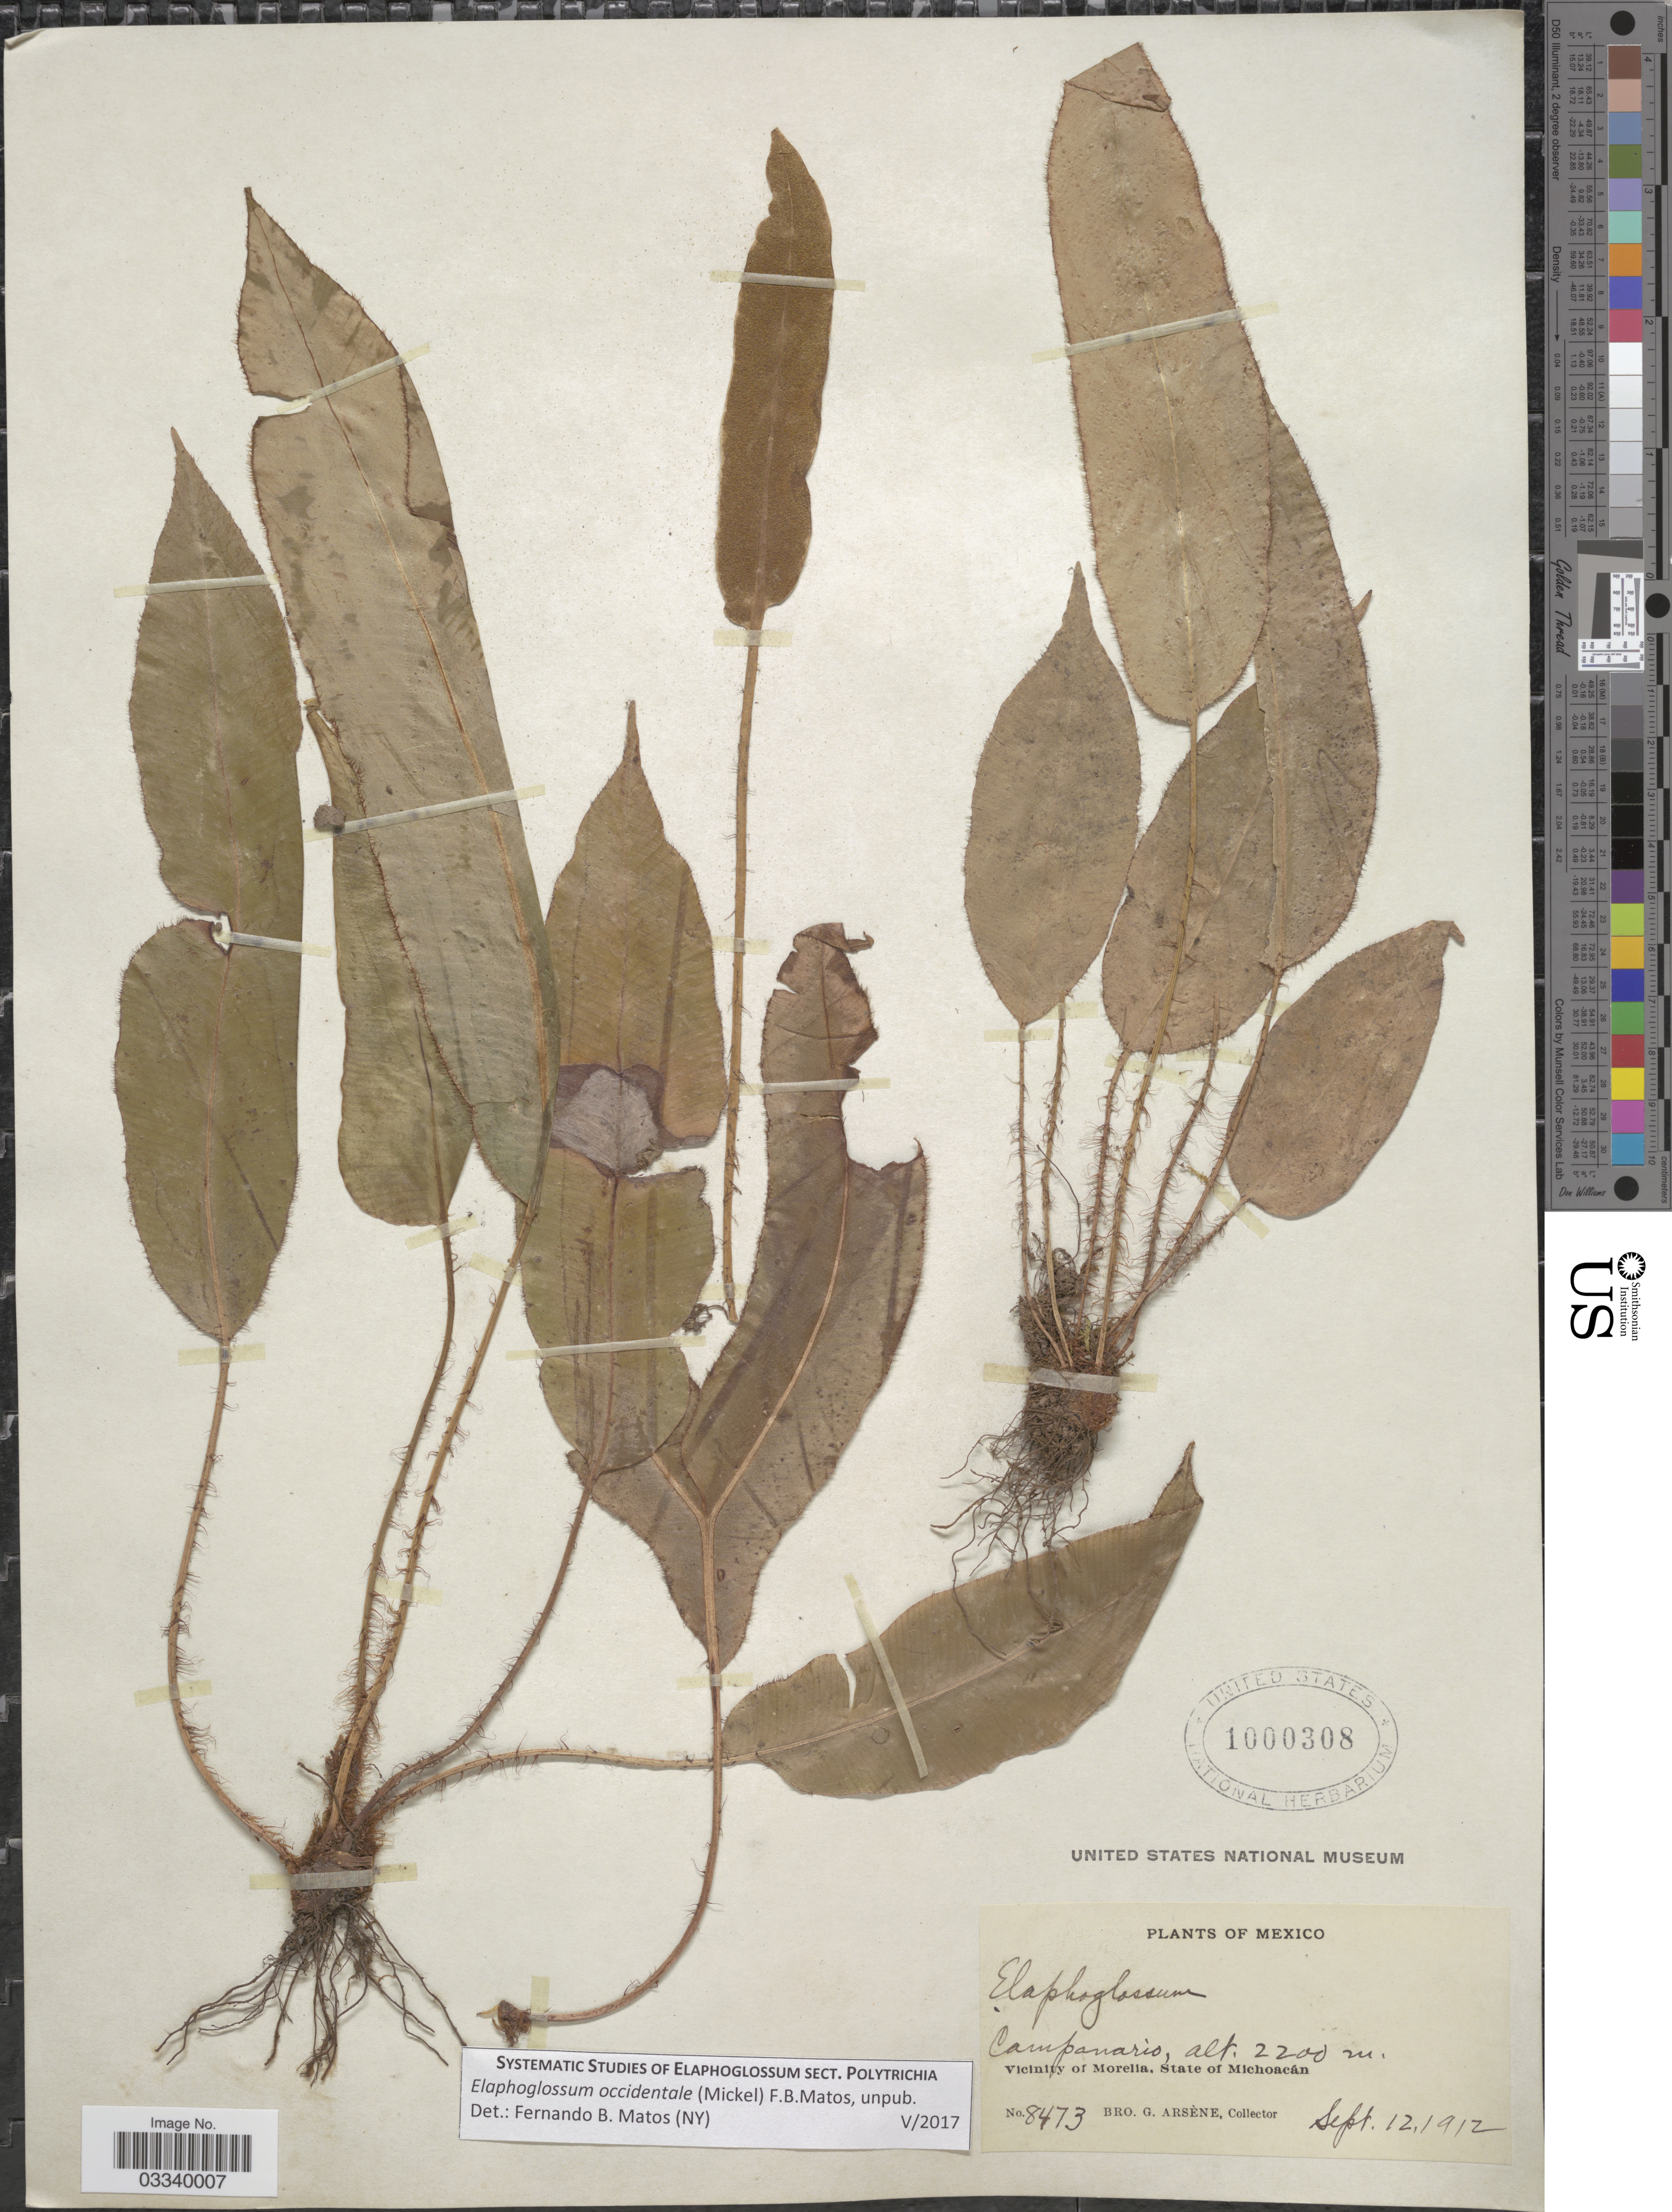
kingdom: Plantae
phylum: Tracheophyta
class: Polypodiopsida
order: Polypodiales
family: Dryopteridaceae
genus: Elaphoglossum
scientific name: Elaphoglossum occidentale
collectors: Bro. G. Arsène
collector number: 8473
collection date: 1912-09-12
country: Mexico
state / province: Michoacán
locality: Campanario, Vicinity of Morelia.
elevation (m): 2200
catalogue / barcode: US 1000308